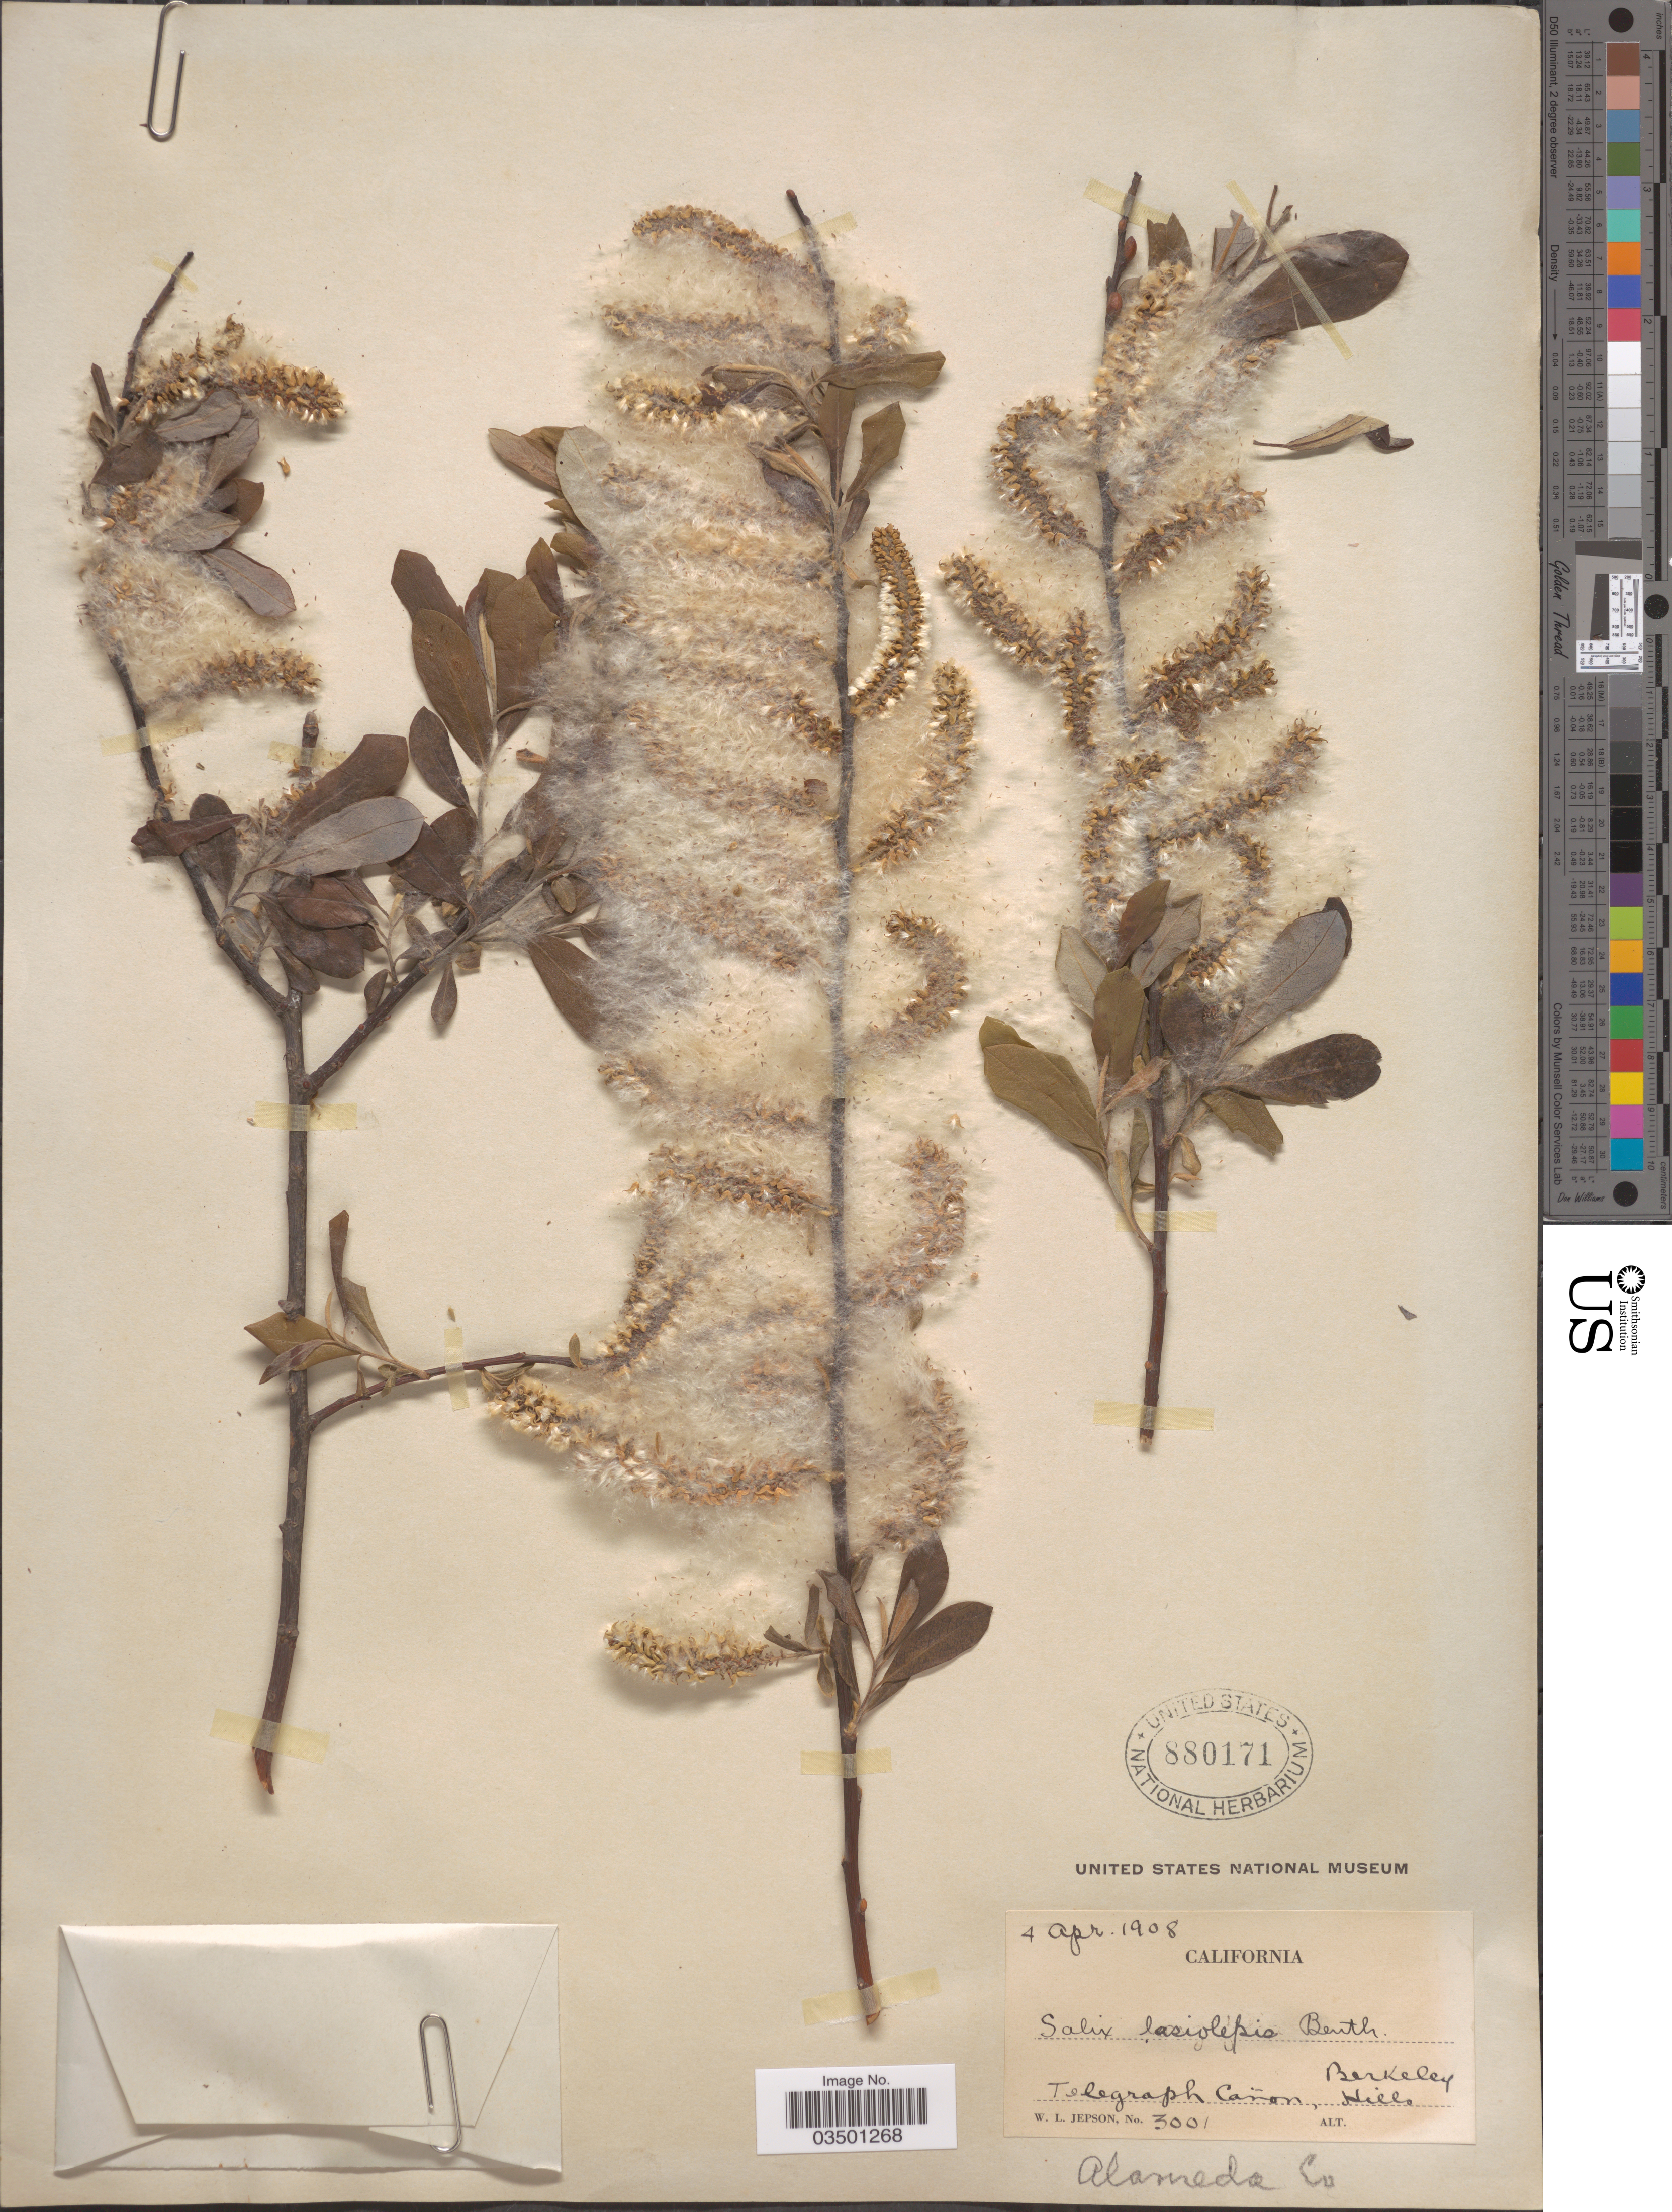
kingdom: Plantae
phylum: Tracheophyta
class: Magnoliopsida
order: Malpighiales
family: Salicaceae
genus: Salix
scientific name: Salix lasiolepis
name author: Benth.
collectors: W. L. Jepson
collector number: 3001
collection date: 1908-04-04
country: United States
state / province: California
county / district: Alameda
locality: Telegraph Cañon, Berkeley Hills. Alameda Co.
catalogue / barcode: US 880171